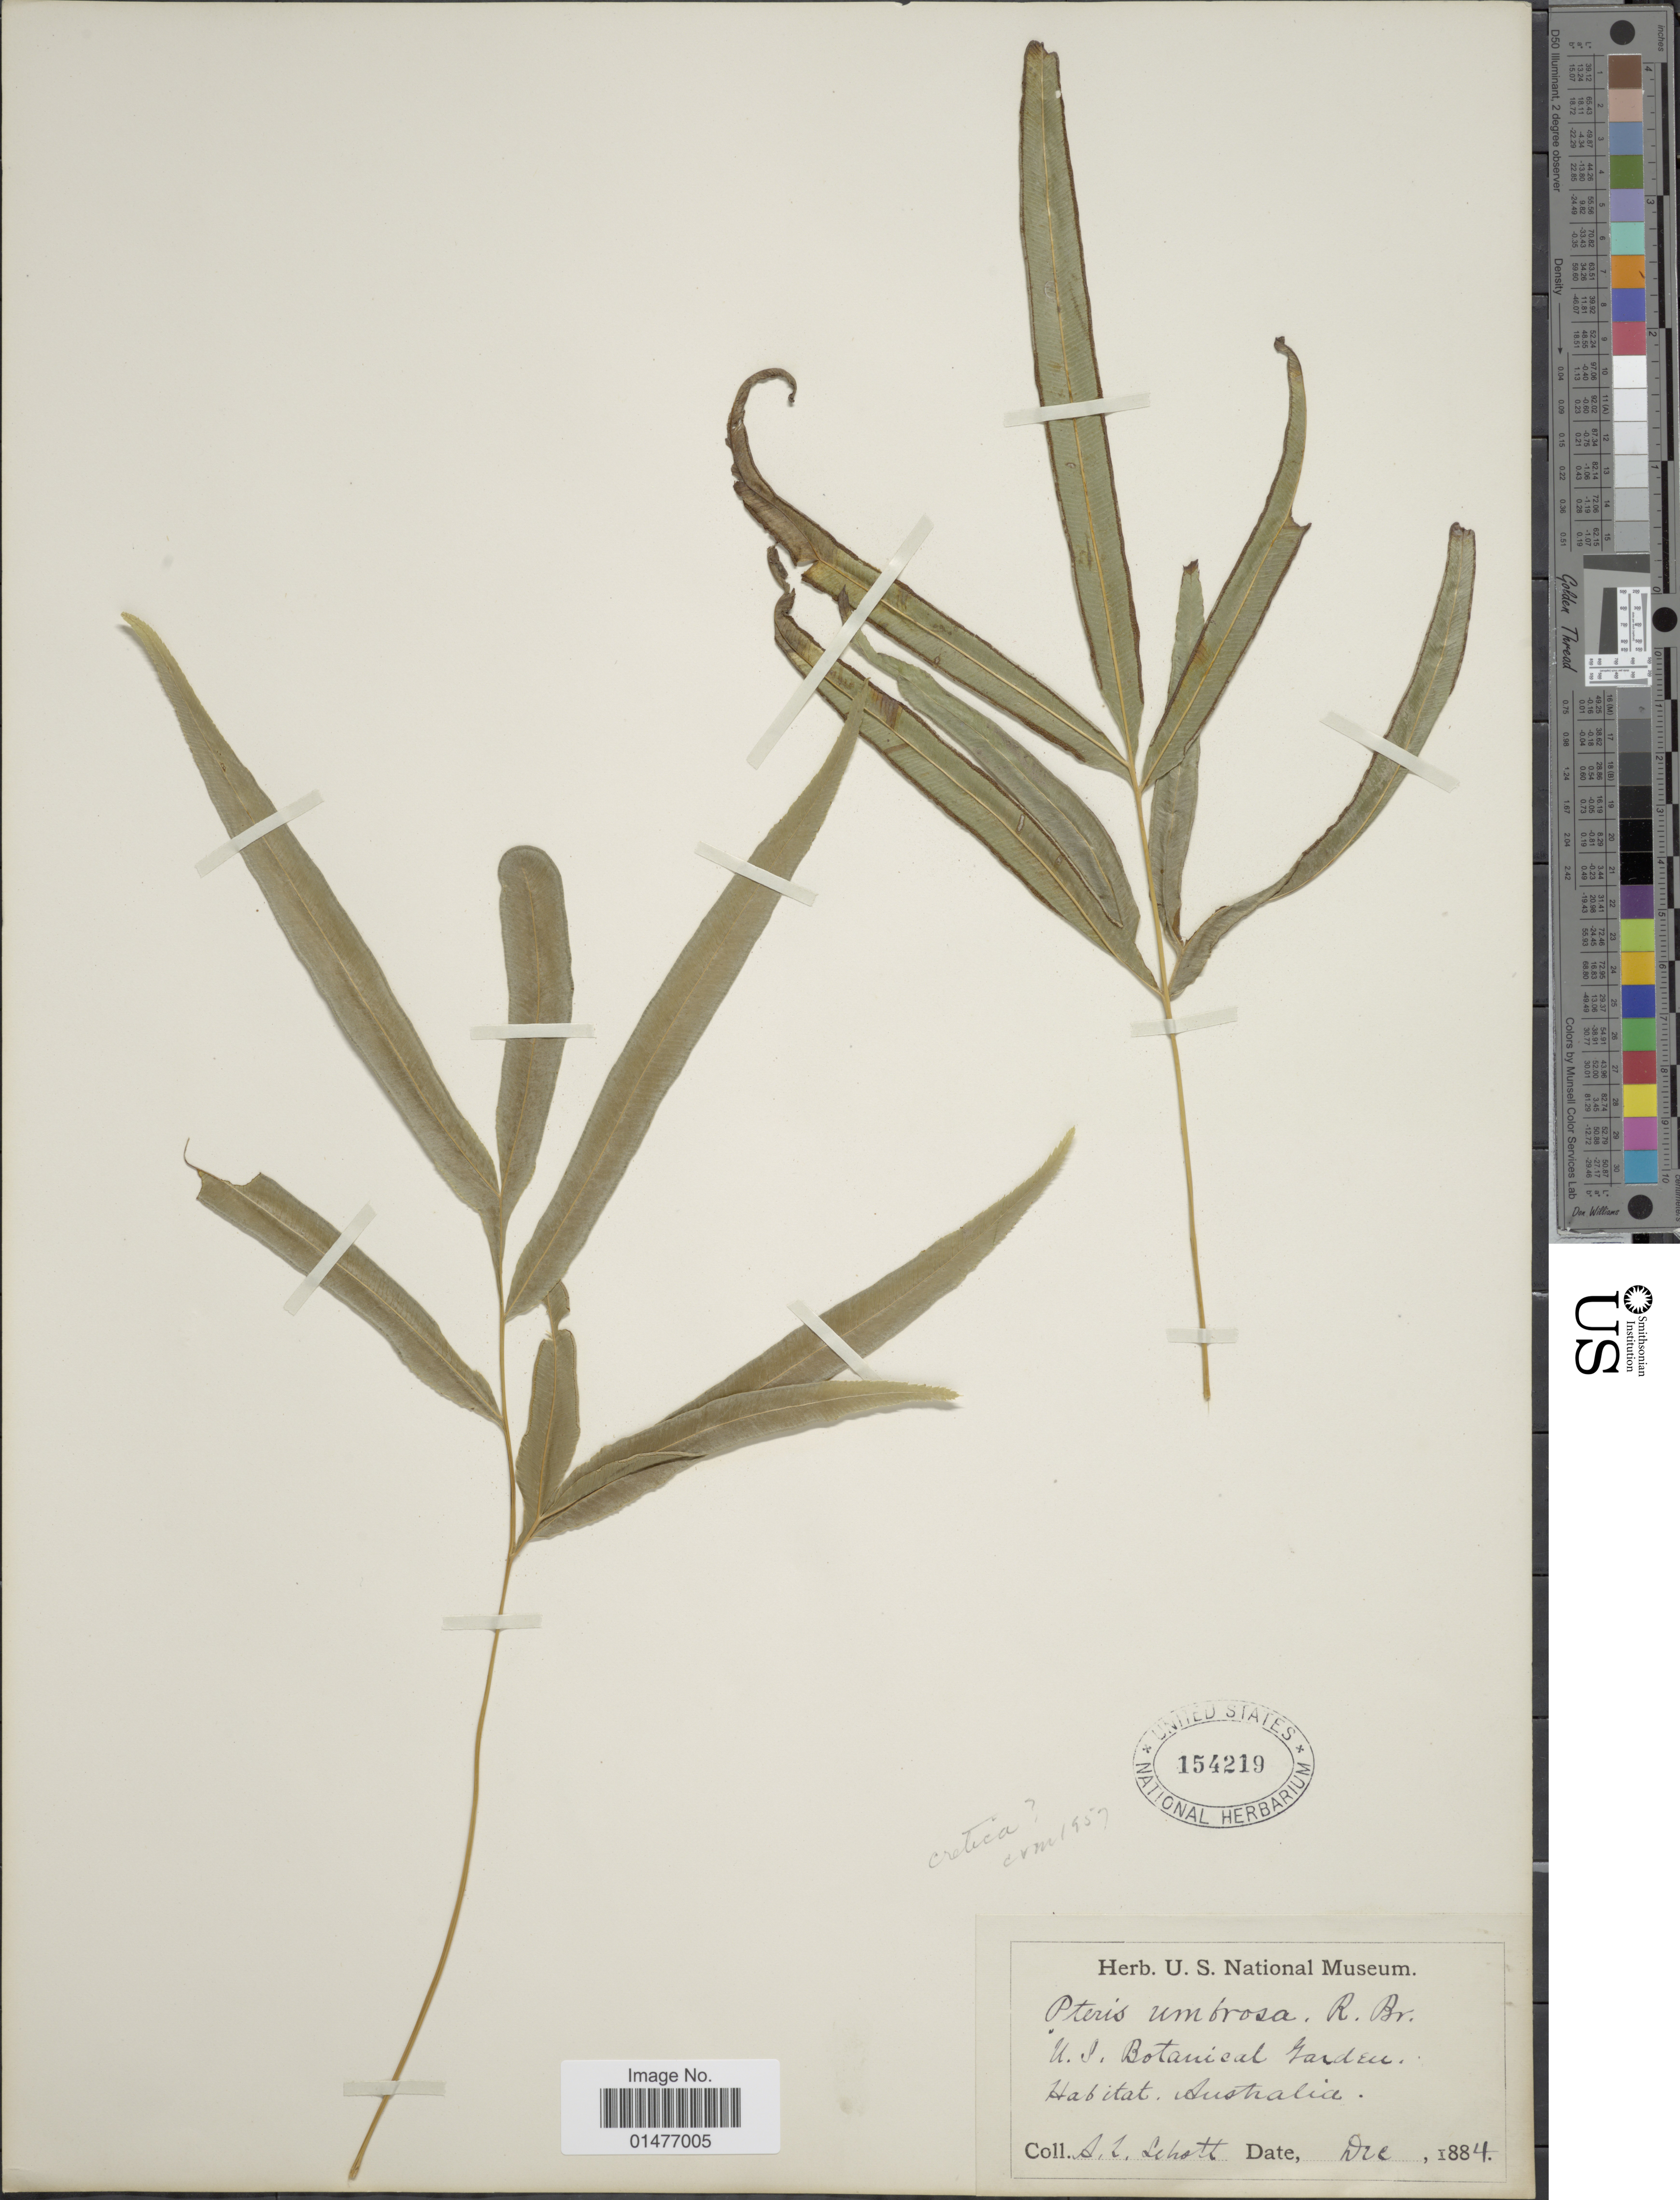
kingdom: Plantae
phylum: Tracheophyta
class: Polypodiopsida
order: Polypodiales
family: Pteridaceae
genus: Pteris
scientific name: Pteris umbrosa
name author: R. Br.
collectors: A. L. Schott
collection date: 1884-12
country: United States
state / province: District of Columbia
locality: U. S. Botanical Garden, Australia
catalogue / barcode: US 154219